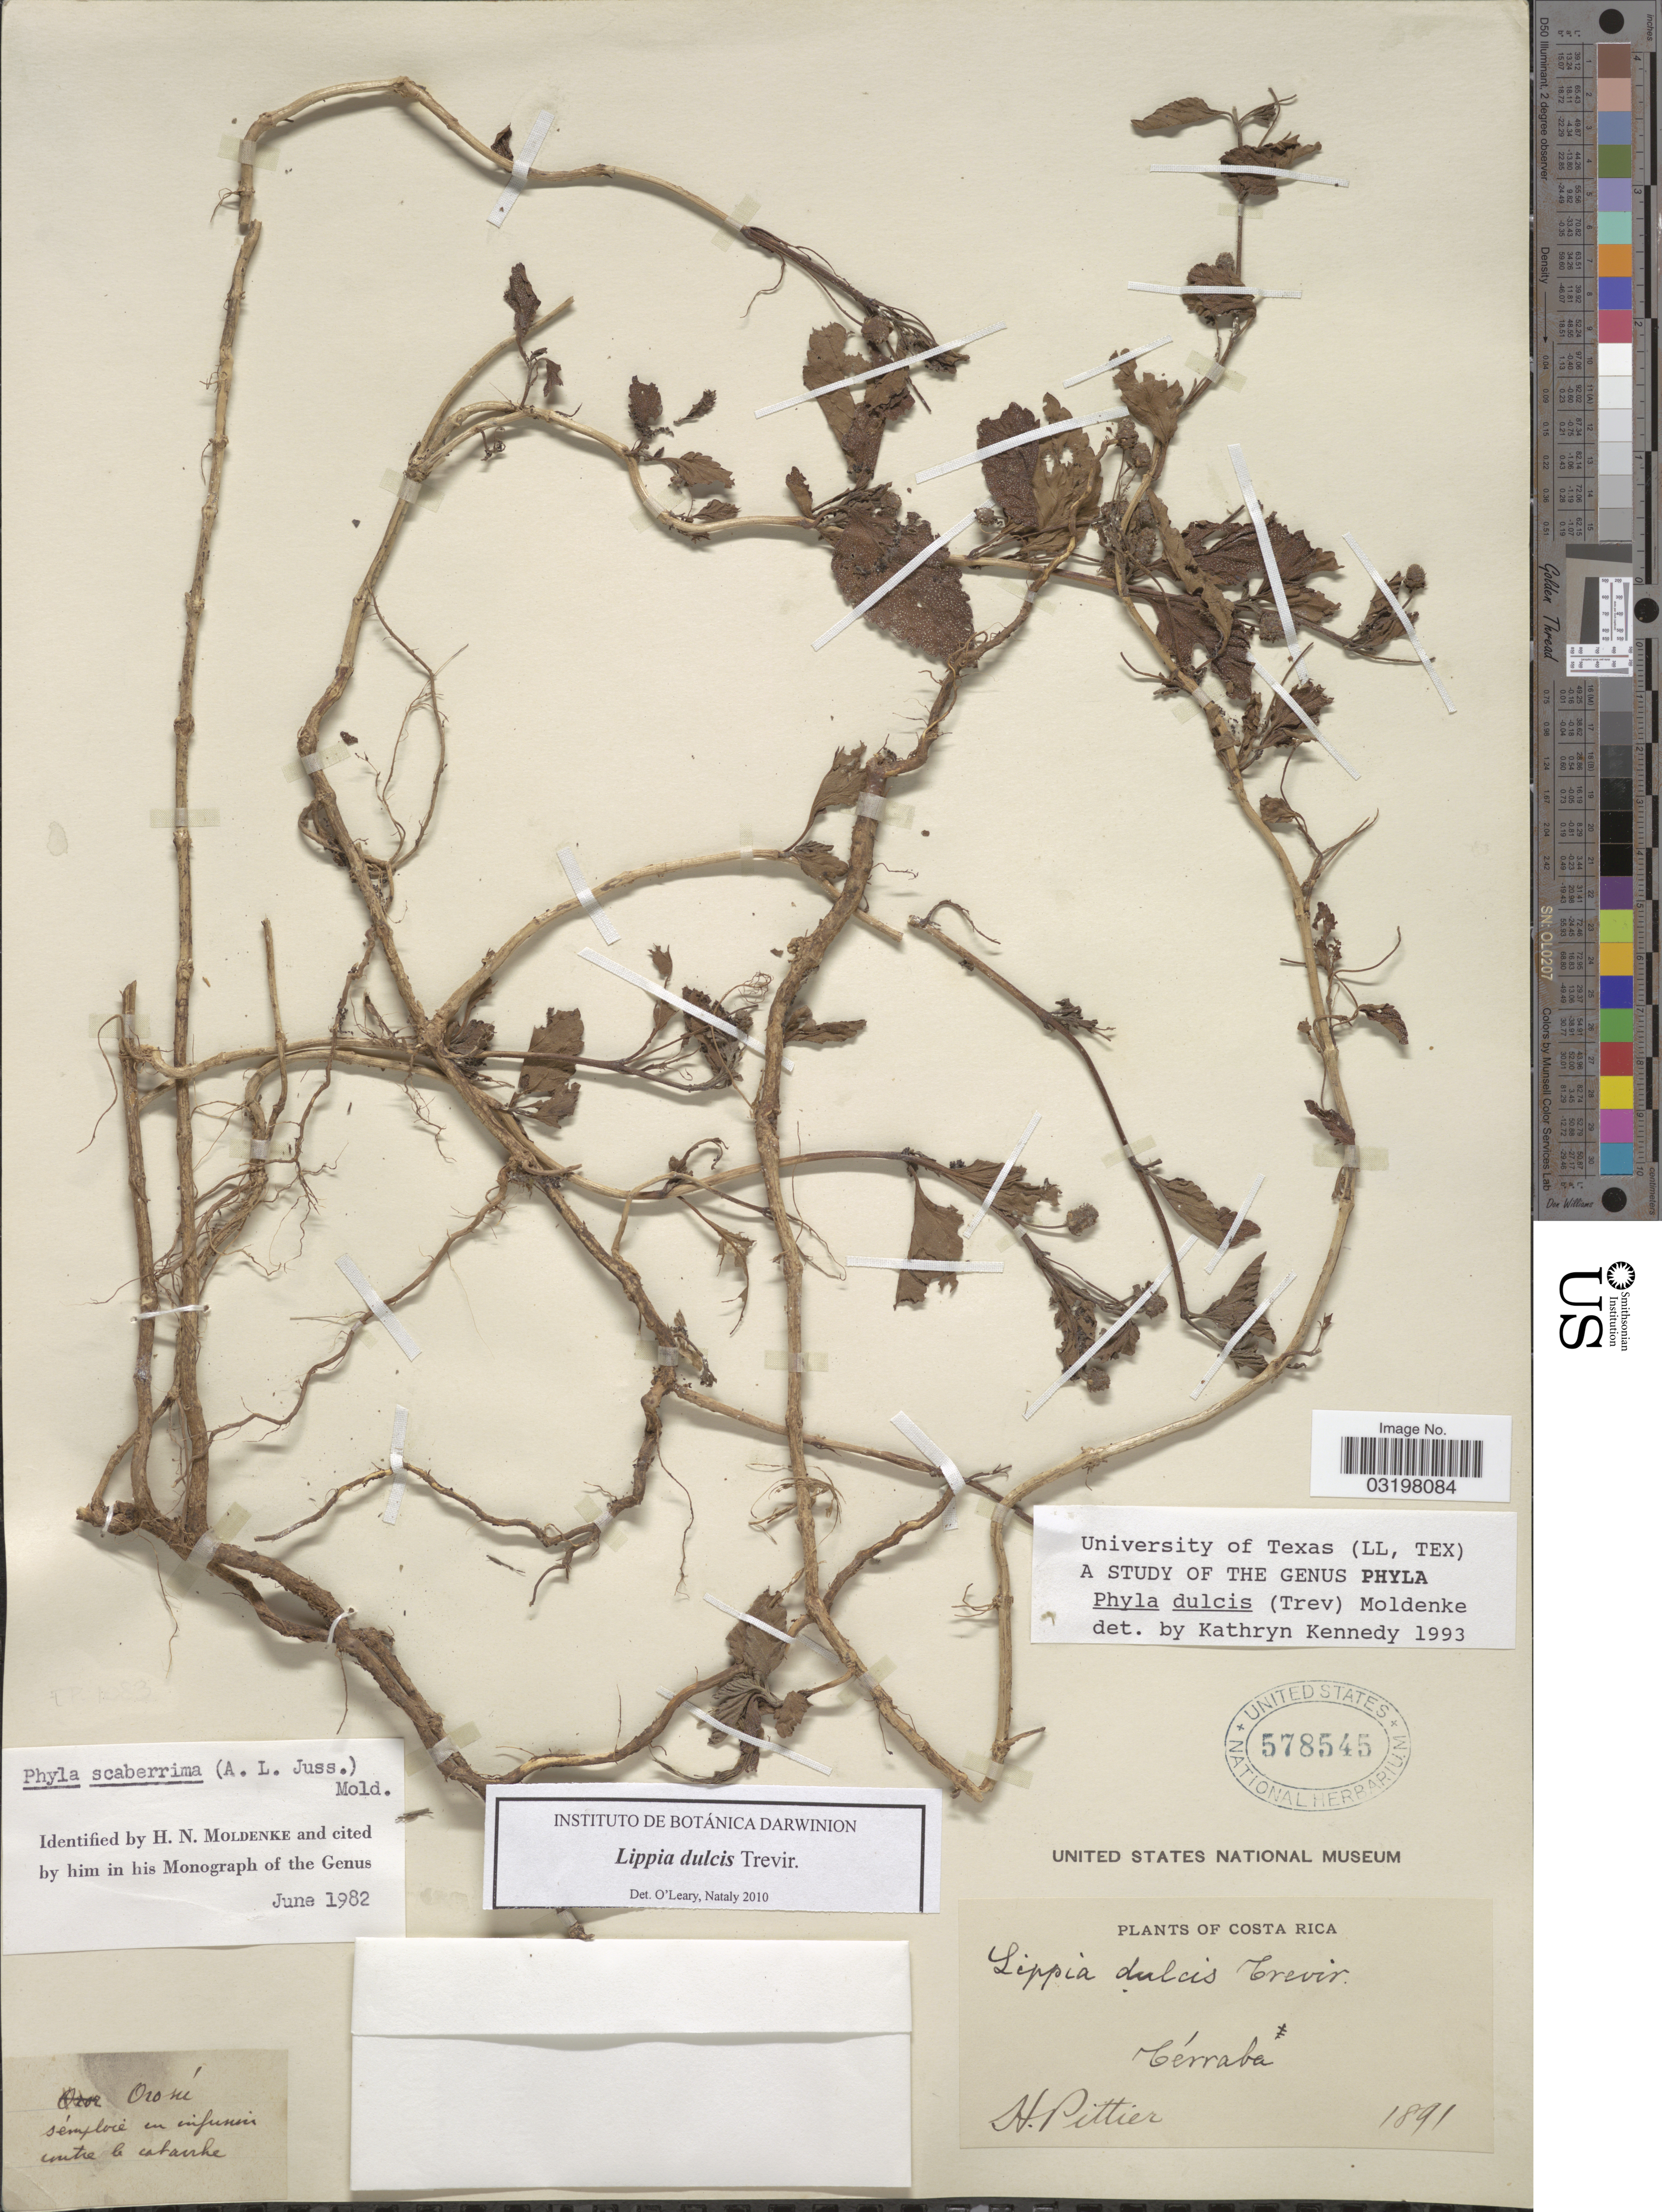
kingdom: Plantae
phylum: Tracheophyta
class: Magnoliopsida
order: Lamiales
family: Verbenaceae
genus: Lippia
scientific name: Lippia dulcis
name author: Trevis.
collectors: H. F. Pittier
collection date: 1891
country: Costa Rica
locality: Térraba.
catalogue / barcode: US 578545